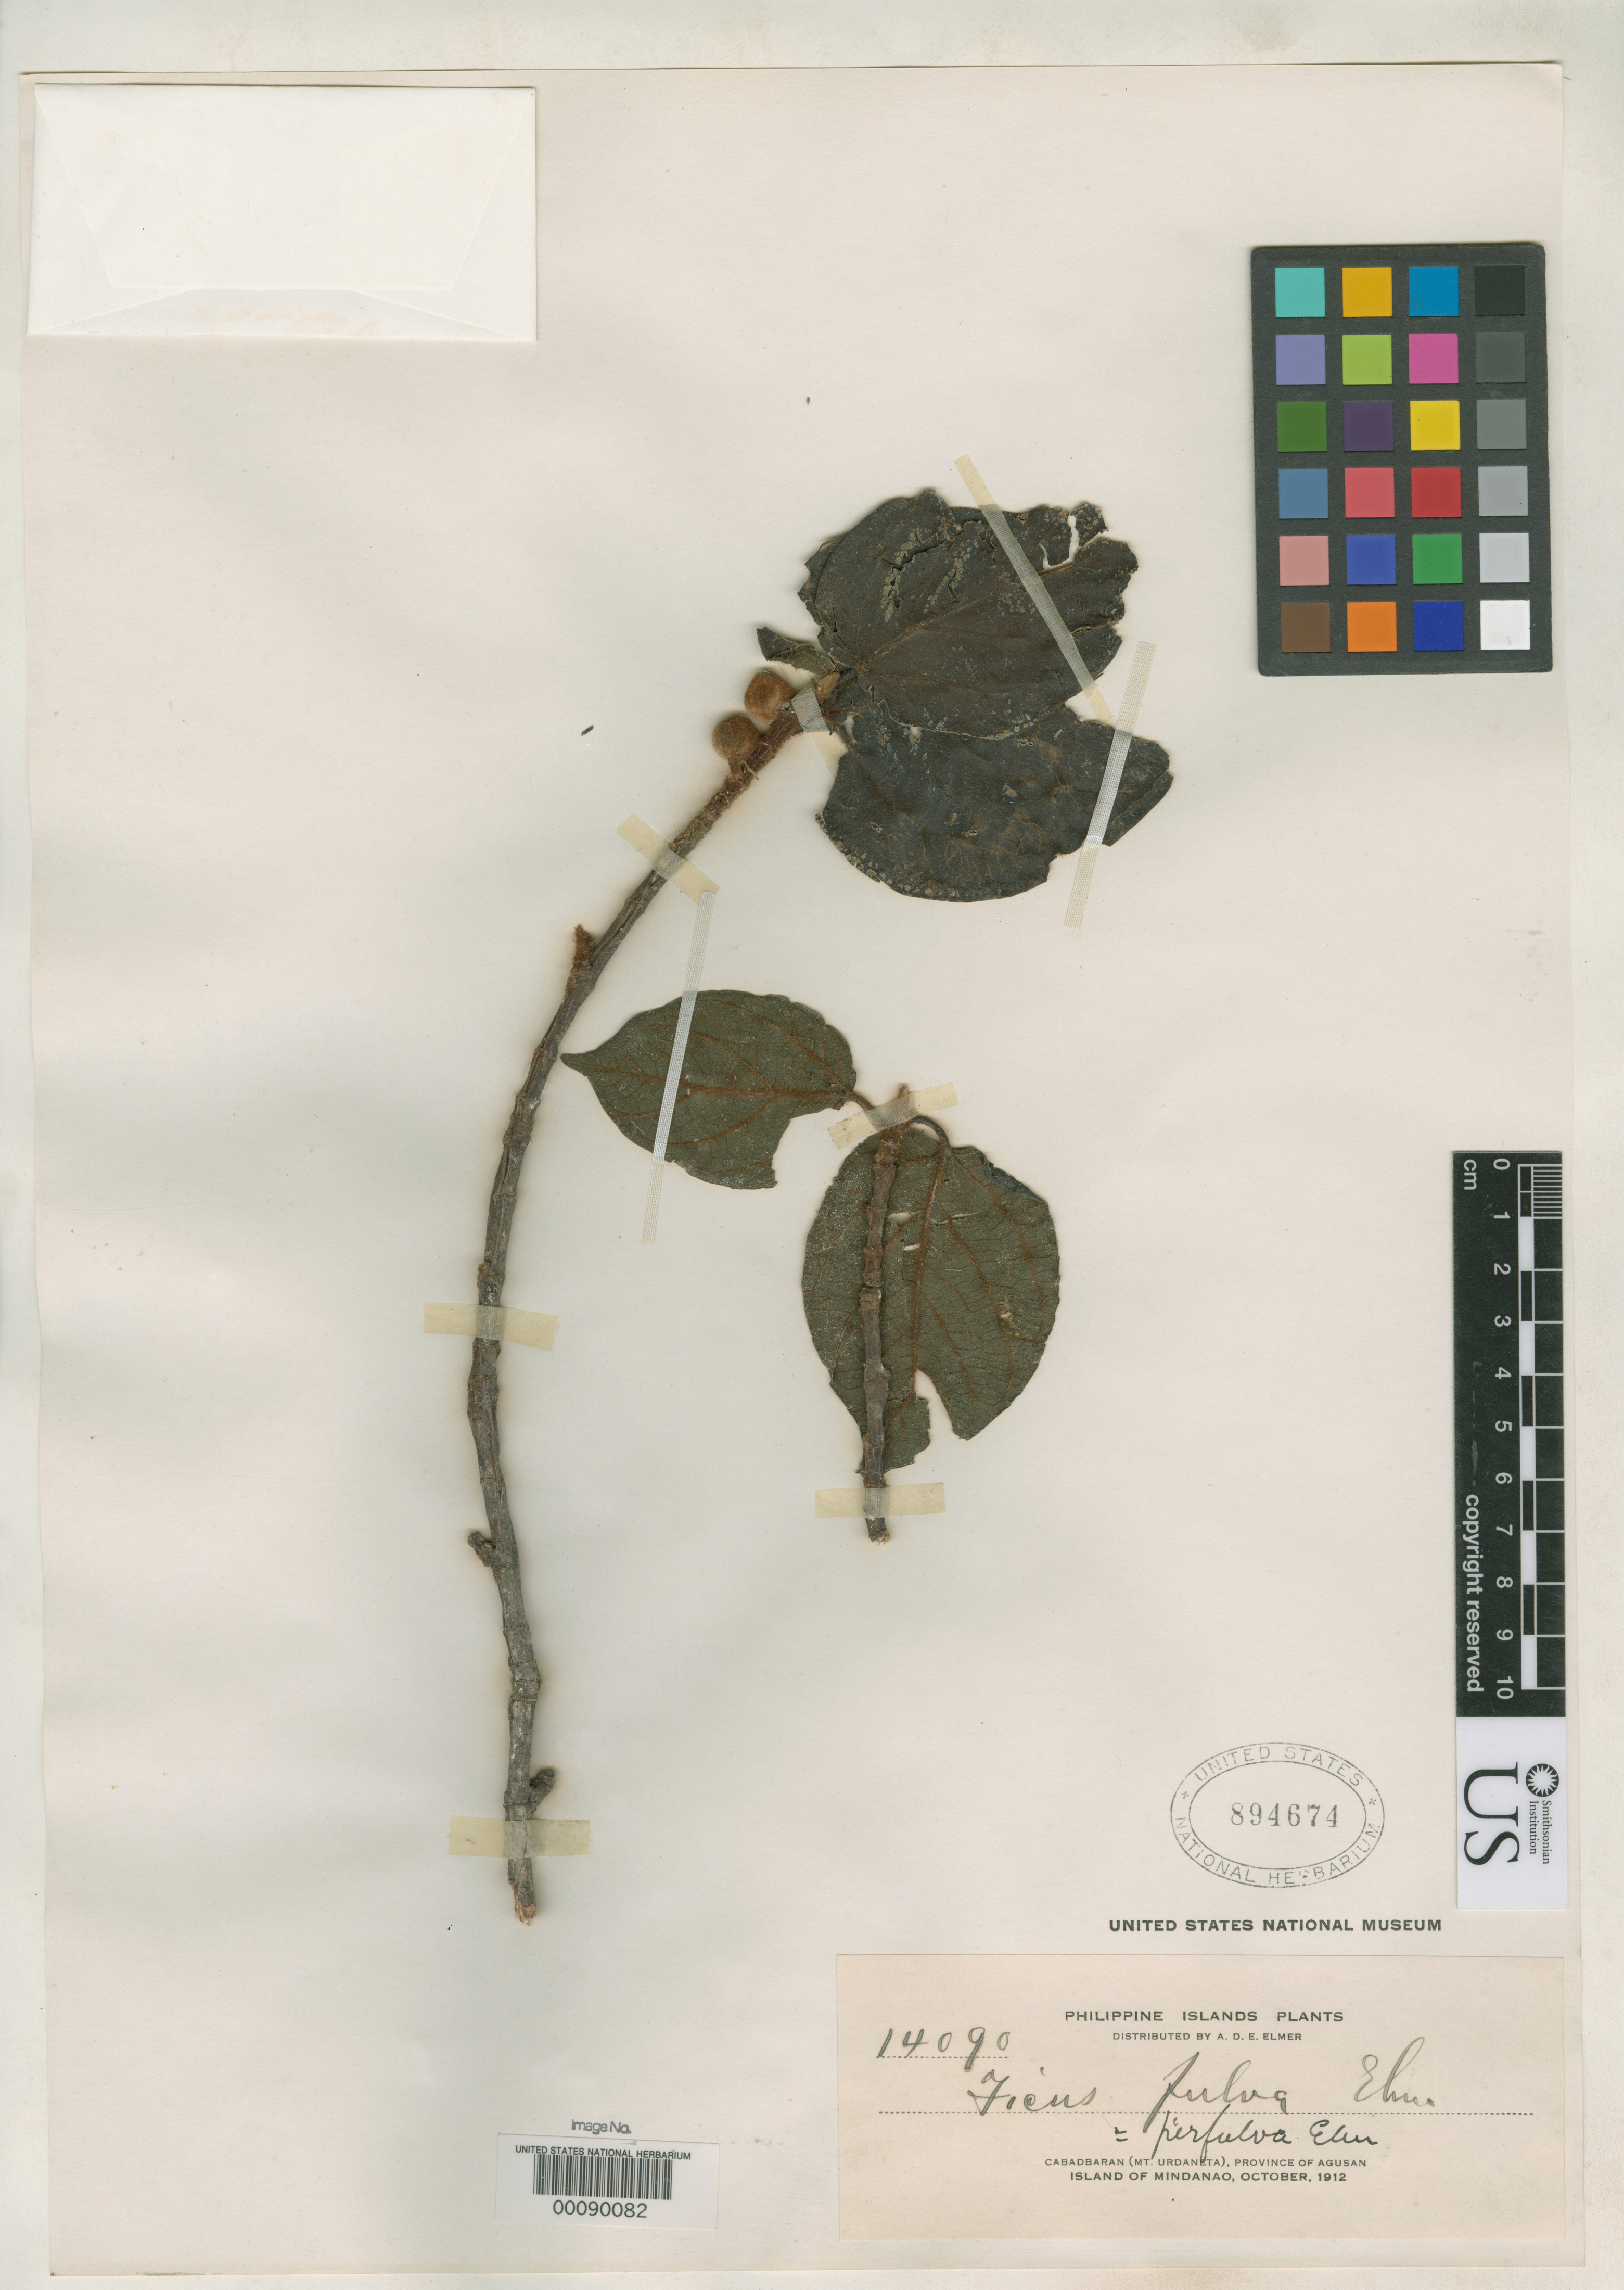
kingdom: Plantae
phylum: Tracheophyta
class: Magnoliopsida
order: Rosales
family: Moraceae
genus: Ficus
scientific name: Ficus fulva Elmer, nom illeg.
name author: Elmer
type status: Isotype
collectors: A. D. E. Elmer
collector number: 14090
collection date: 1912-10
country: Philippines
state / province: Caraga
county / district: Agusan del Norte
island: Mindanao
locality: Cabadbaran (Mt. Urdaneta), Province of Agusan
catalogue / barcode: US 894674